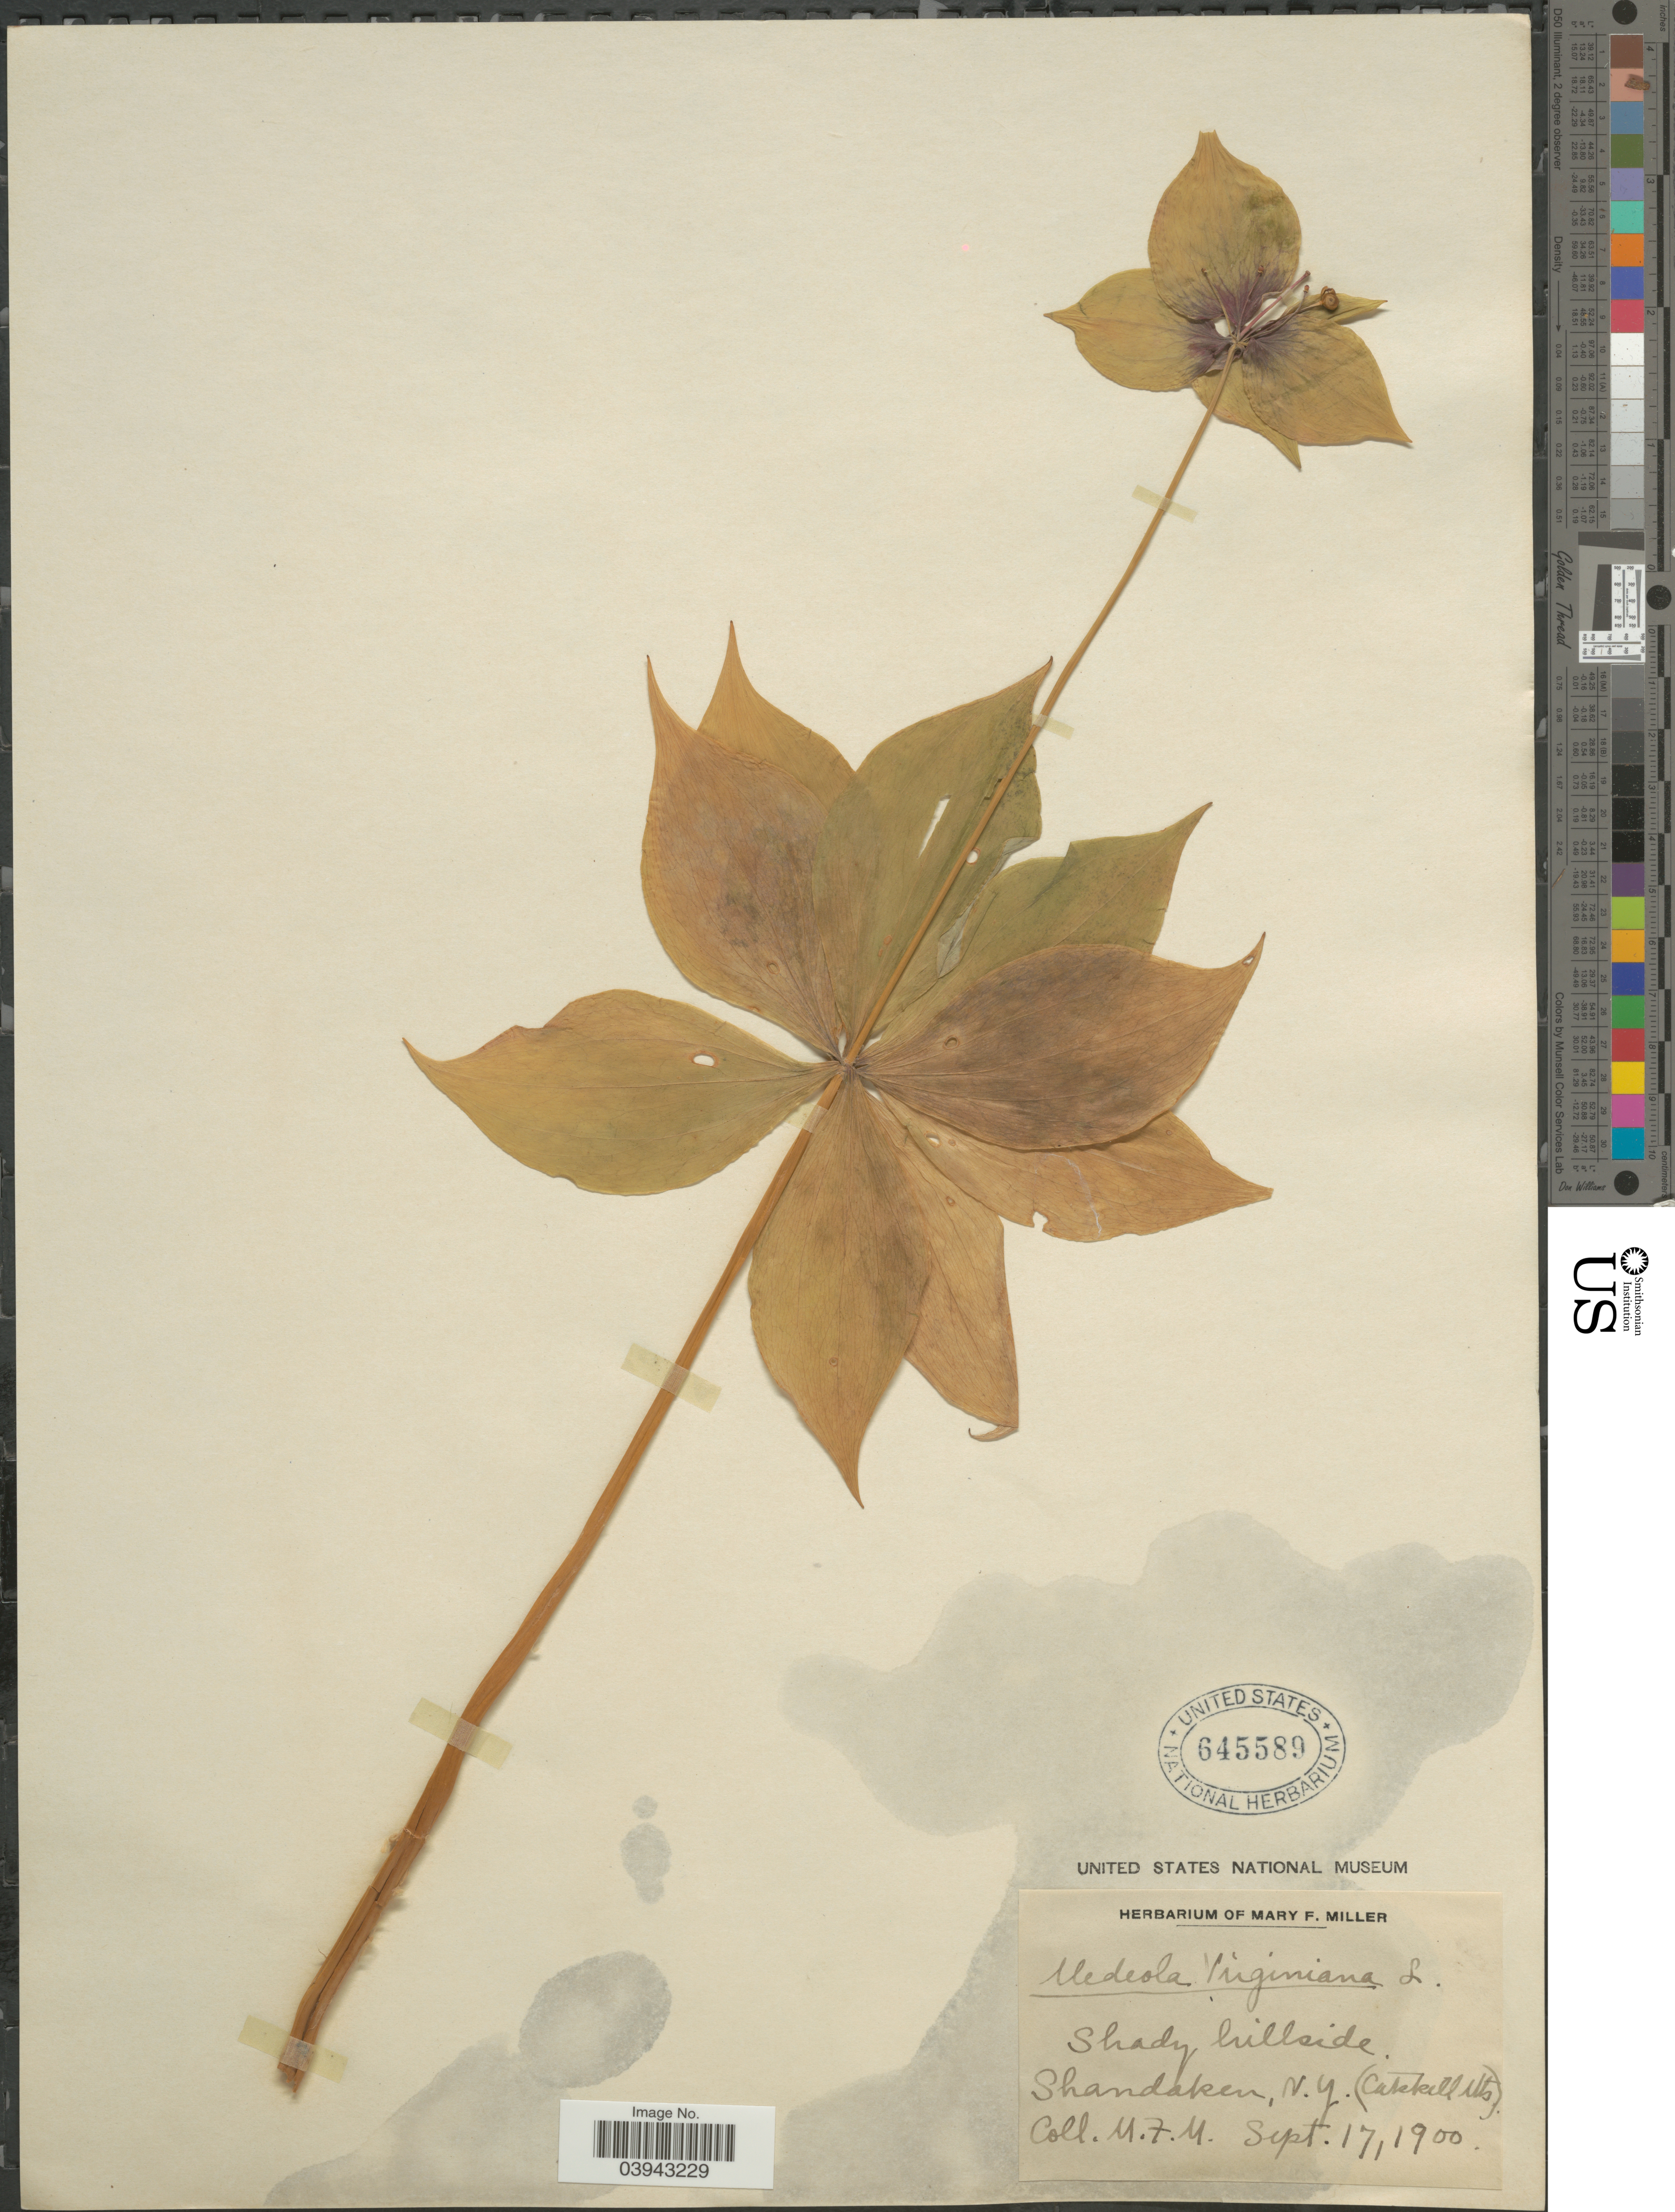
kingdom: Plantae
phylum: Tracheophyta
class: Liliopsida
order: Liliales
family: Liliaceae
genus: Medeola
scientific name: Medeola virginiana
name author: (L.) Desf.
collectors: M. Miller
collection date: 1900-09-17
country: United States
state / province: New York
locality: Shandaken, (Catskill Mts).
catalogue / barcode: US 645589